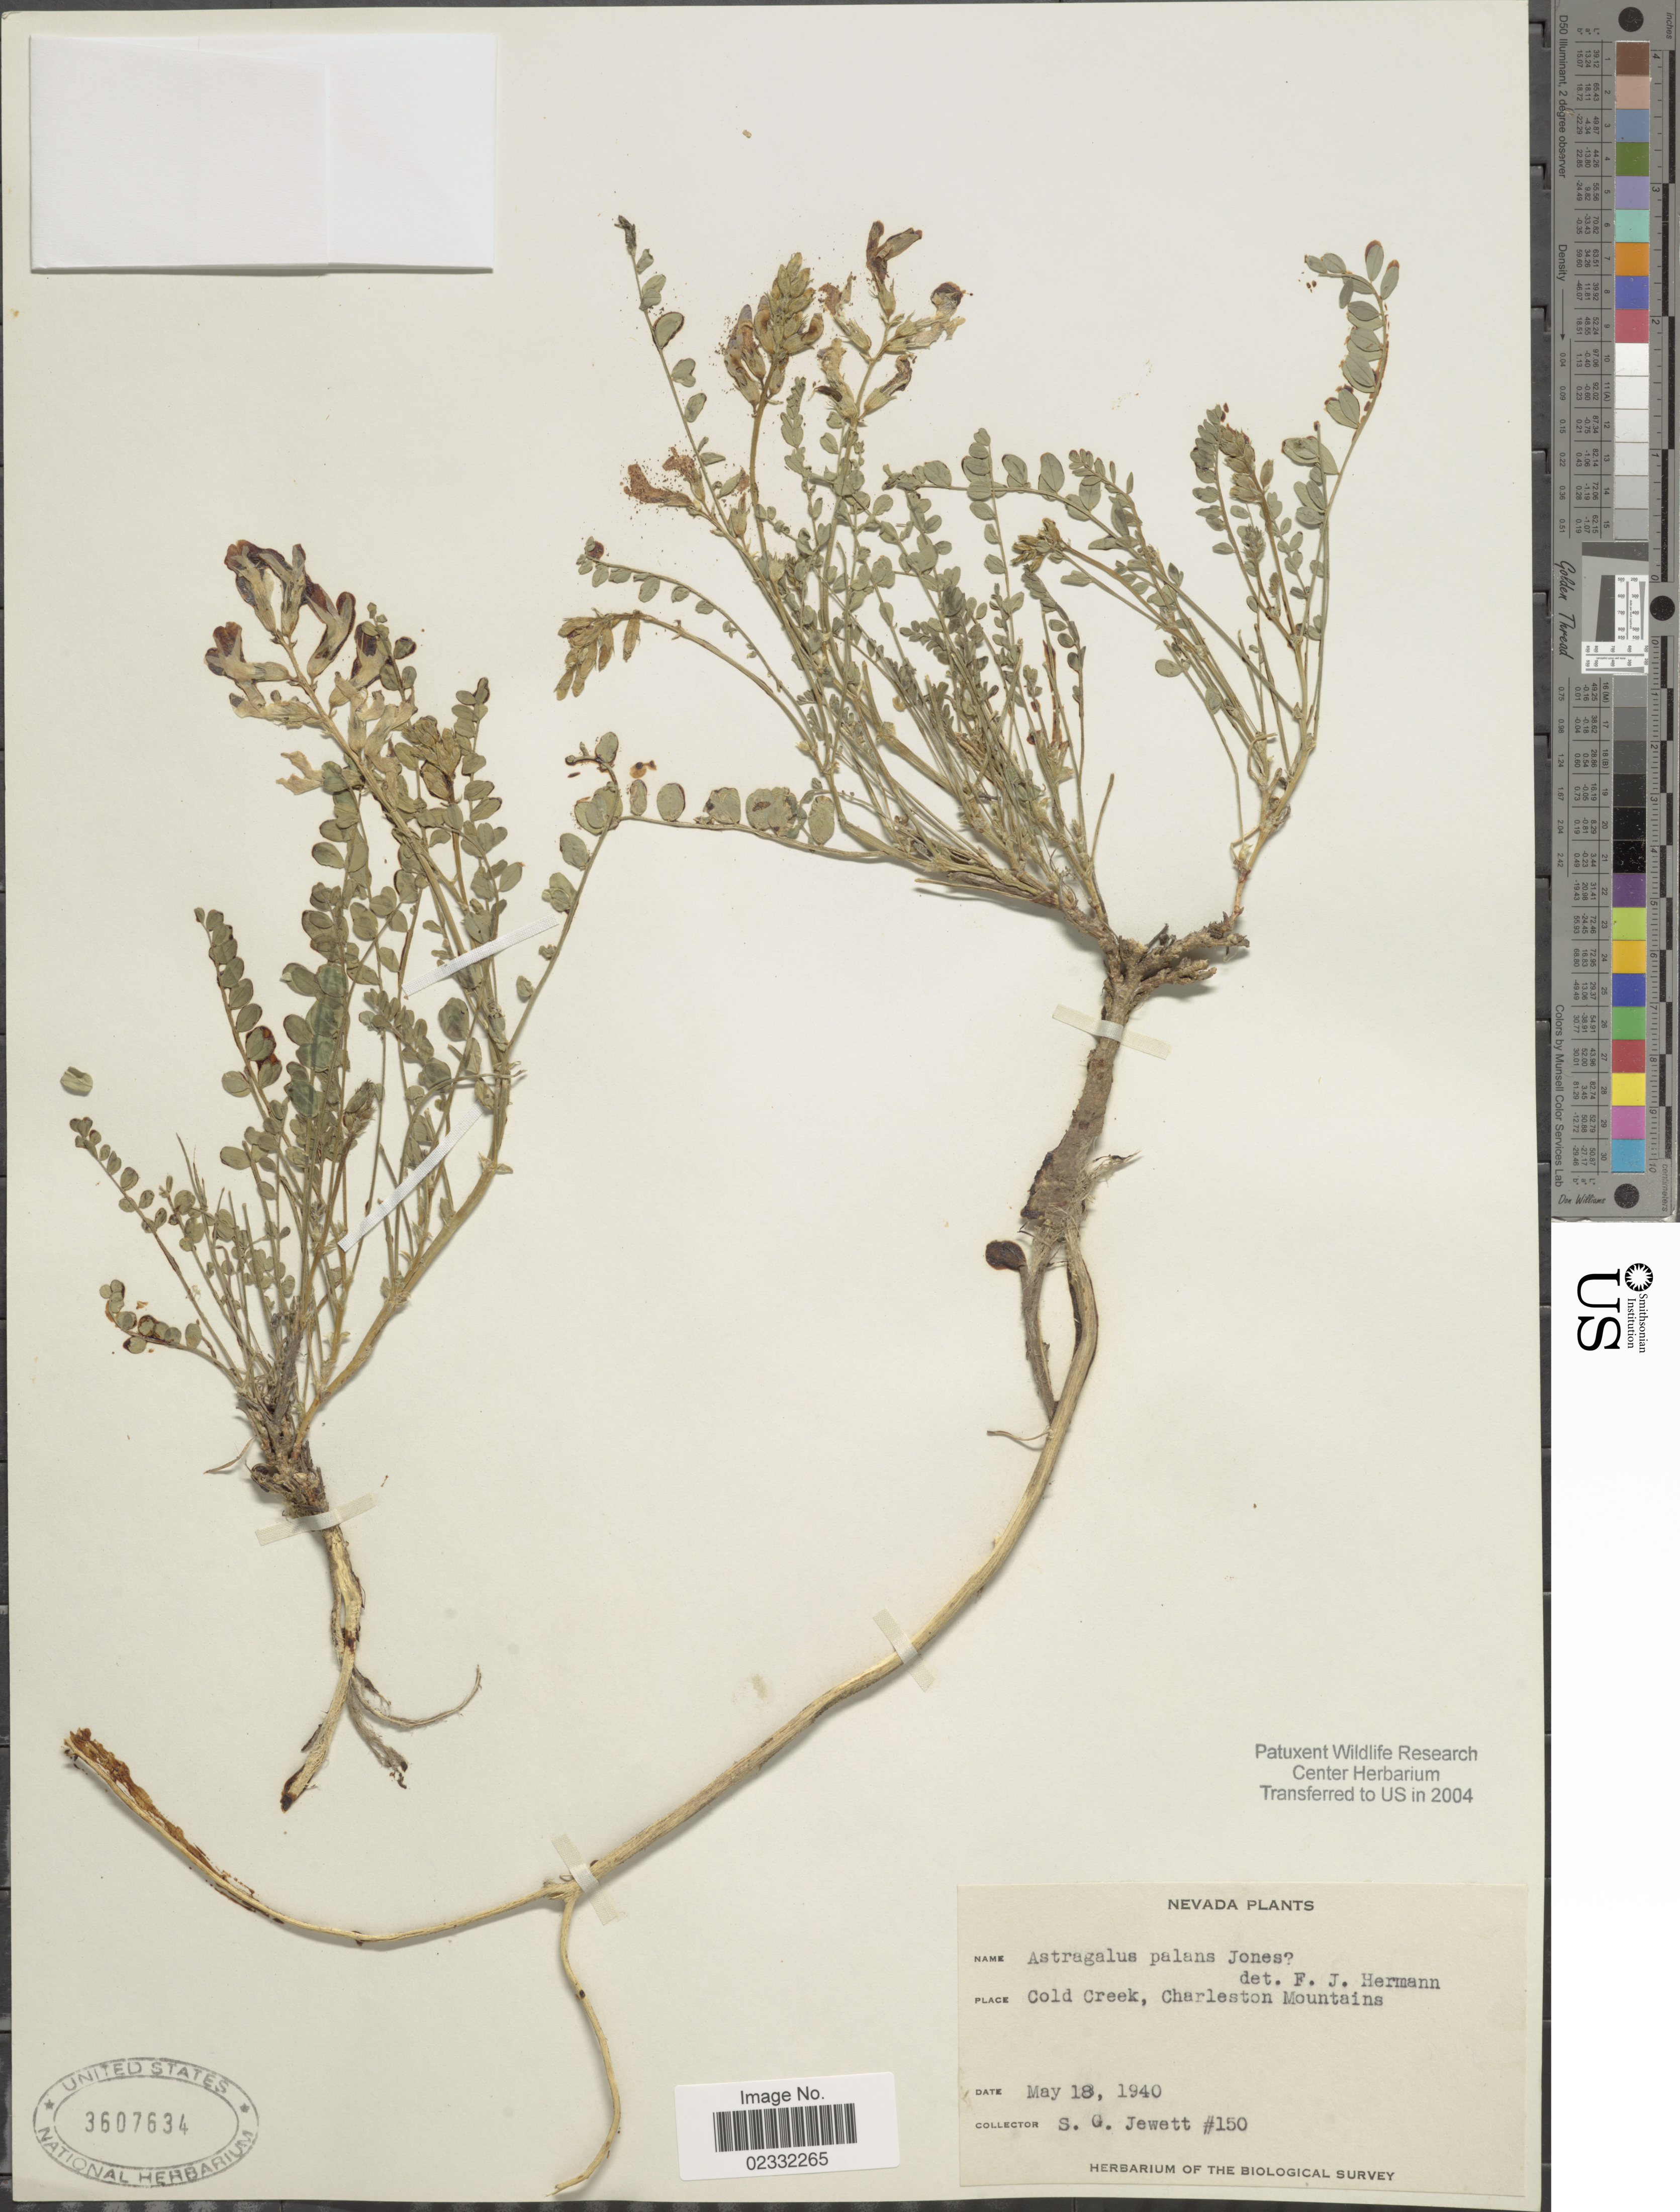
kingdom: Plantae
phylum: Tracheophyta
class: Magnoliopsida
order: Fabales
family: Fabaceae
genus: Astragalus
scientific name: Astragalus lentiginosus var. palans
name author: (M.E. Jones) M.E. Jones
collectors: S. Jewett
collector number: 150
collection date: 1940-05-18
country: United States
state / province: Nevada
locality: Cold Creek, Charleston Mountains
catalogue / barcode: US 3607634